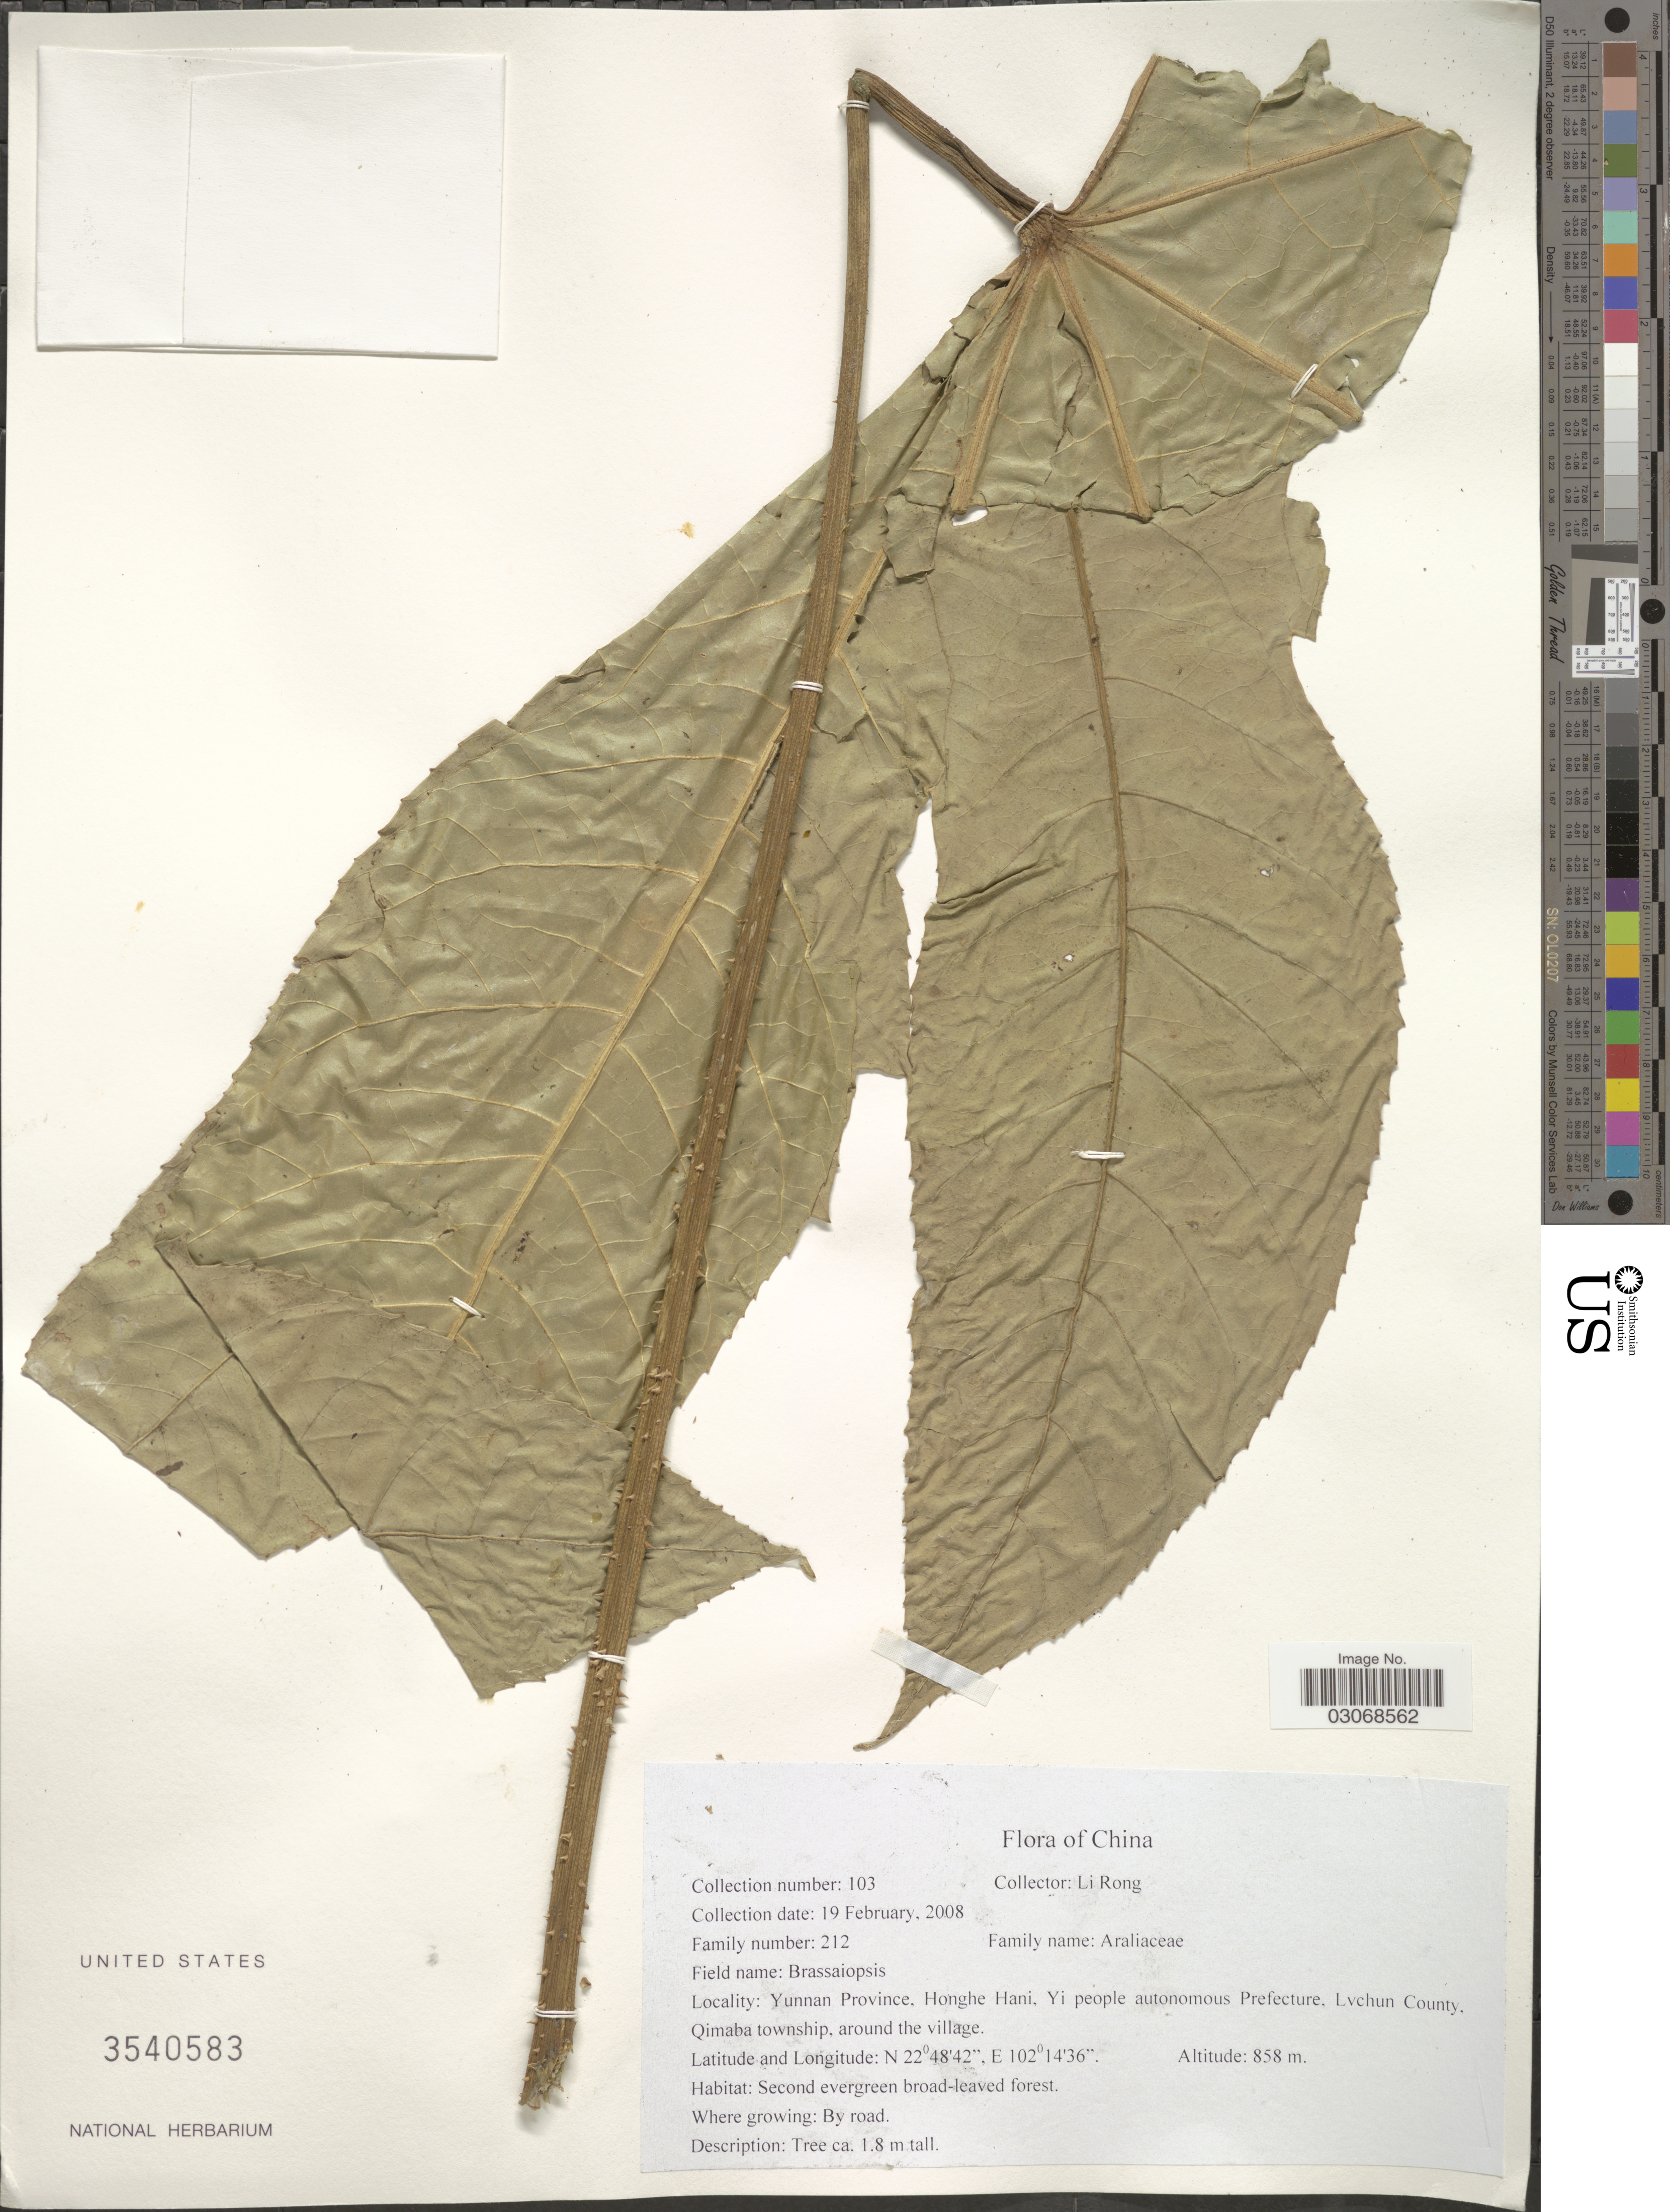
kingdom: Plantae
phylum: Tracheophyta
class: Magnoliopsida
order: Apiales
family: Araliaceae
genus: Brassaiopsis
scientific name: Brassaiopsis sp.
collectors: R. Li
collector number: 103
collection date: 2008-02-19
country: China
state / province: Yunnan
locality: Honghe Hani, Yi people autonomous Prefecture, Lvchun County, Qimaba township, around the village.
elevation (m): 858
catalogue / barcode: US 3540583